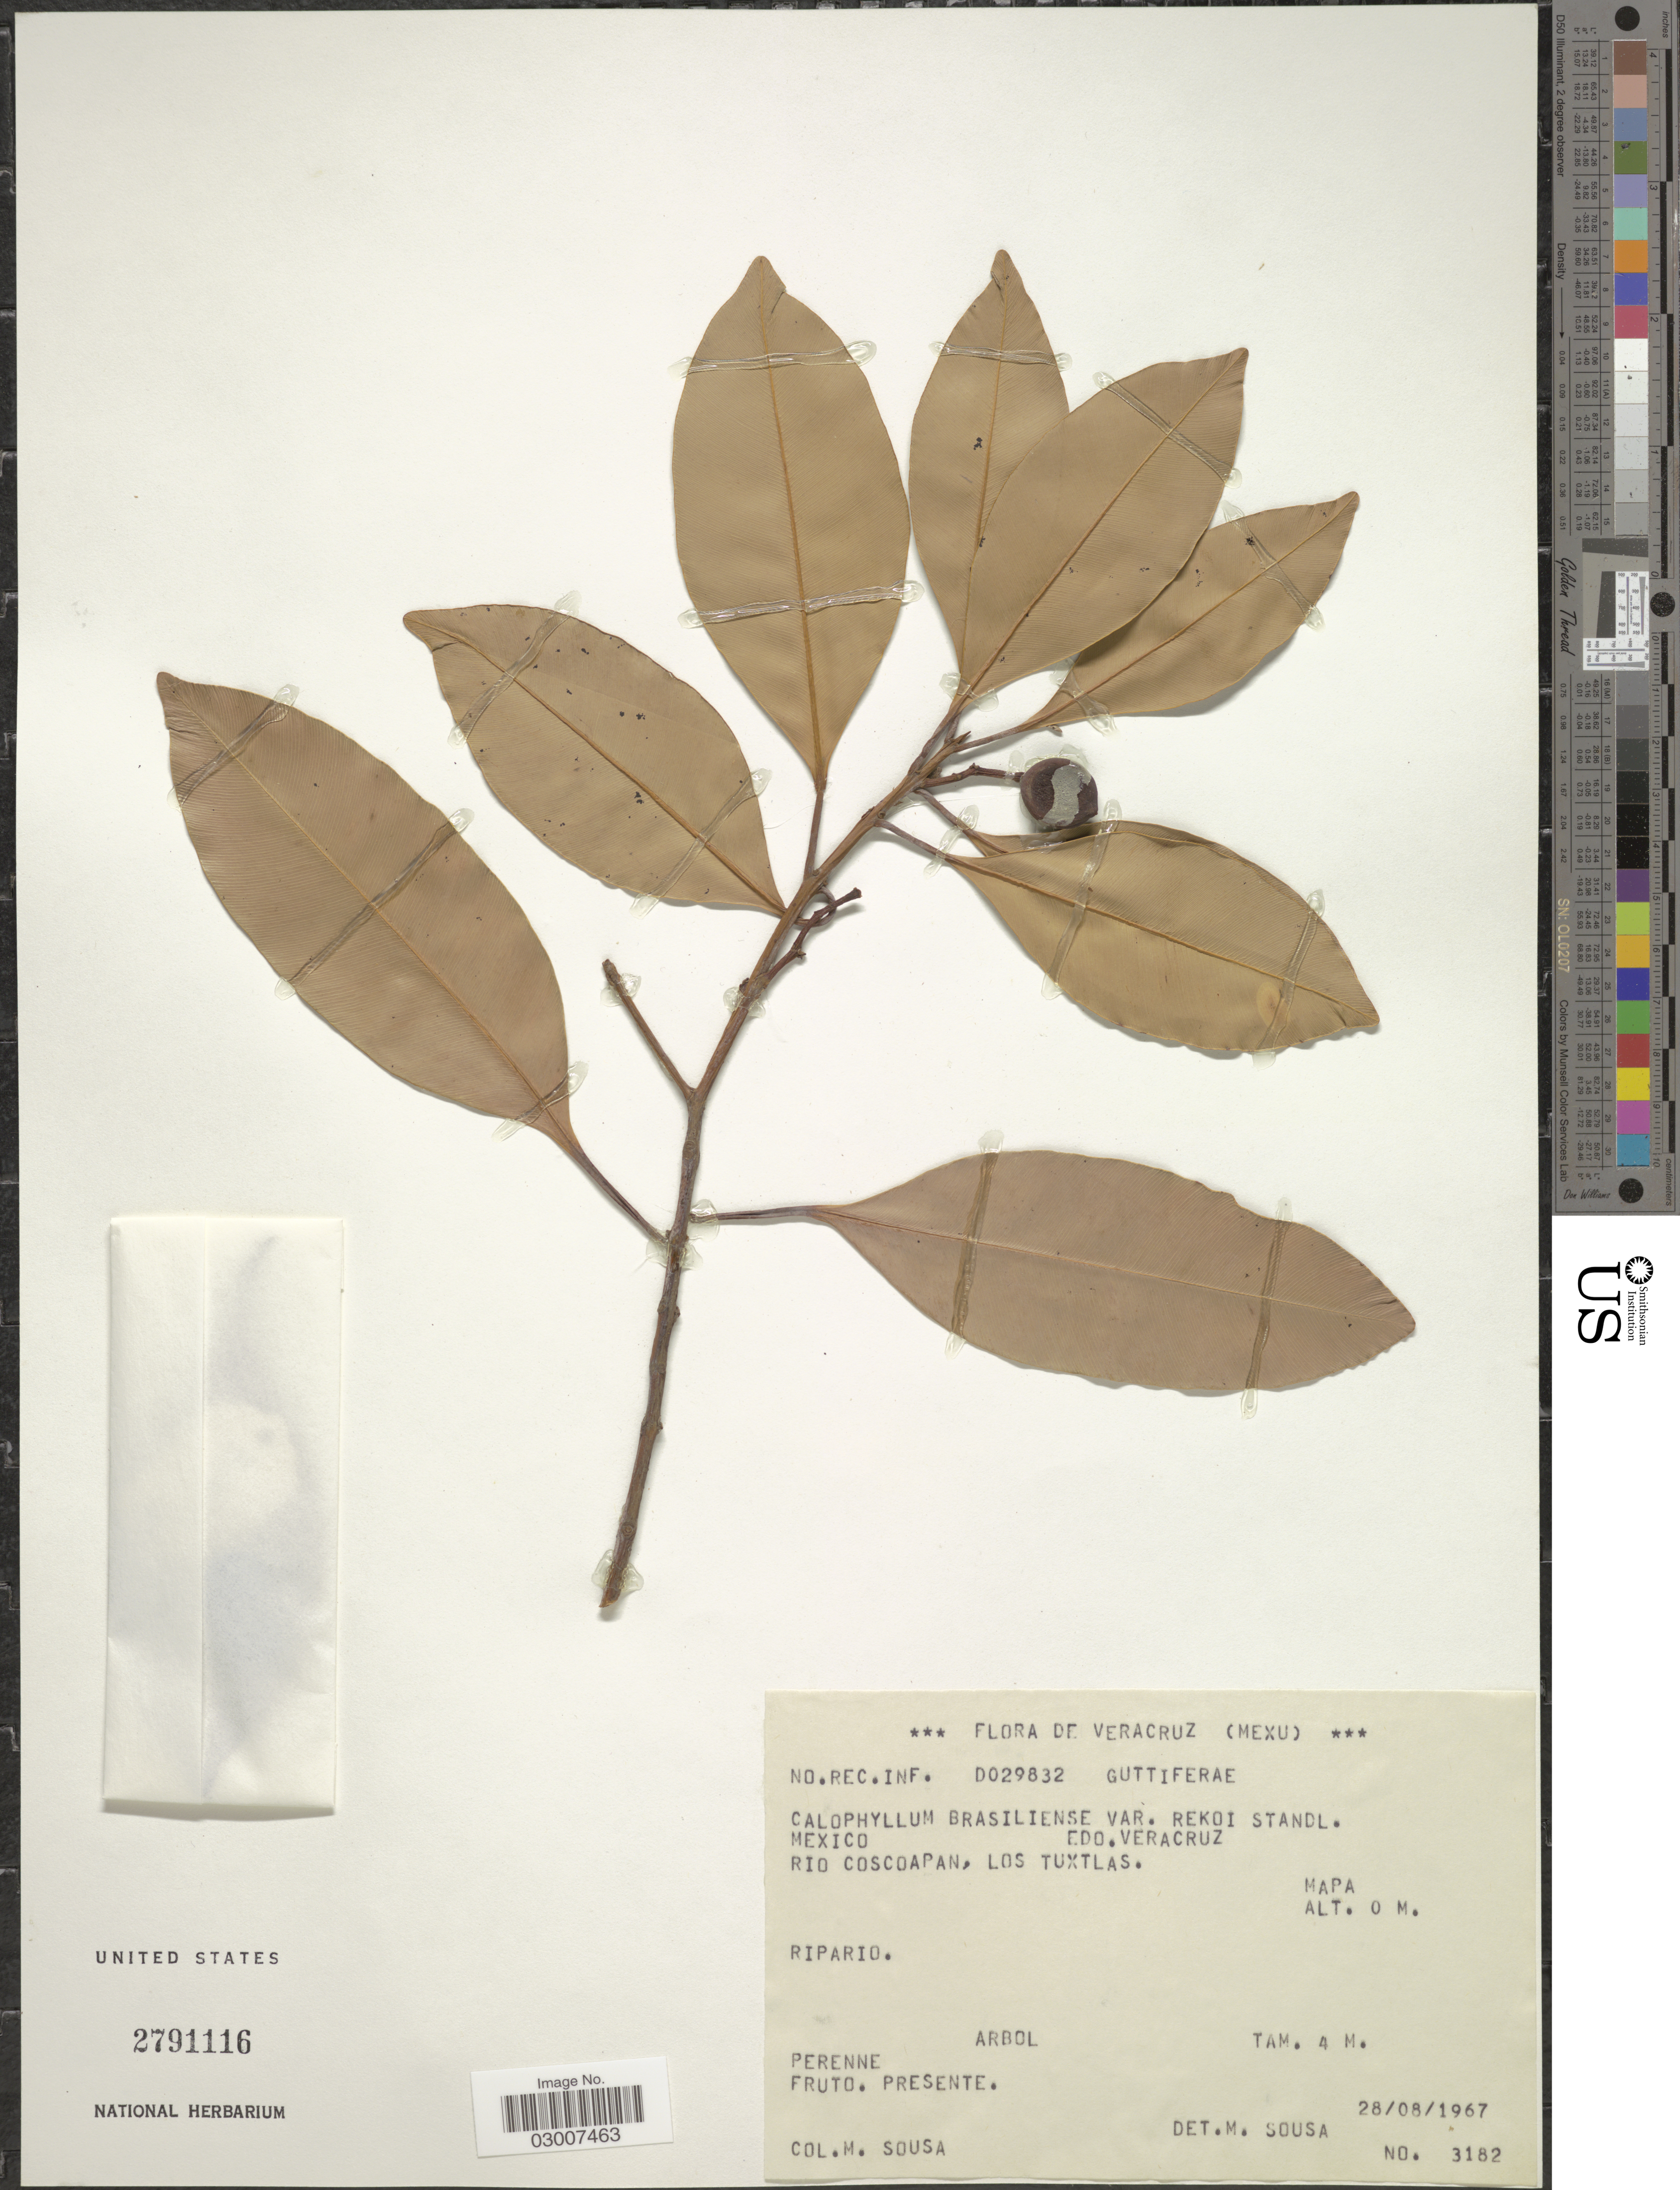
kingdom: Plantae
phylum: Tracheophyta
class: Magnoliopsida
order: Malpighiales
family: Calophyllaceae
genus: Calophyllum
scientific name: Calophyllum brasiliense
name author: Cambess.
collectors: M. Sousa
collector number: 3182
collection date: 1967-08-28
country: Mexico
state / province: Veracruz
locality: Edo. Veracruz. Rio Coscoapan, Los Tuxtlas. Mapa [unsure placement] Ripario.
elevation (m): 0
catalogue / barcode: US 2791116